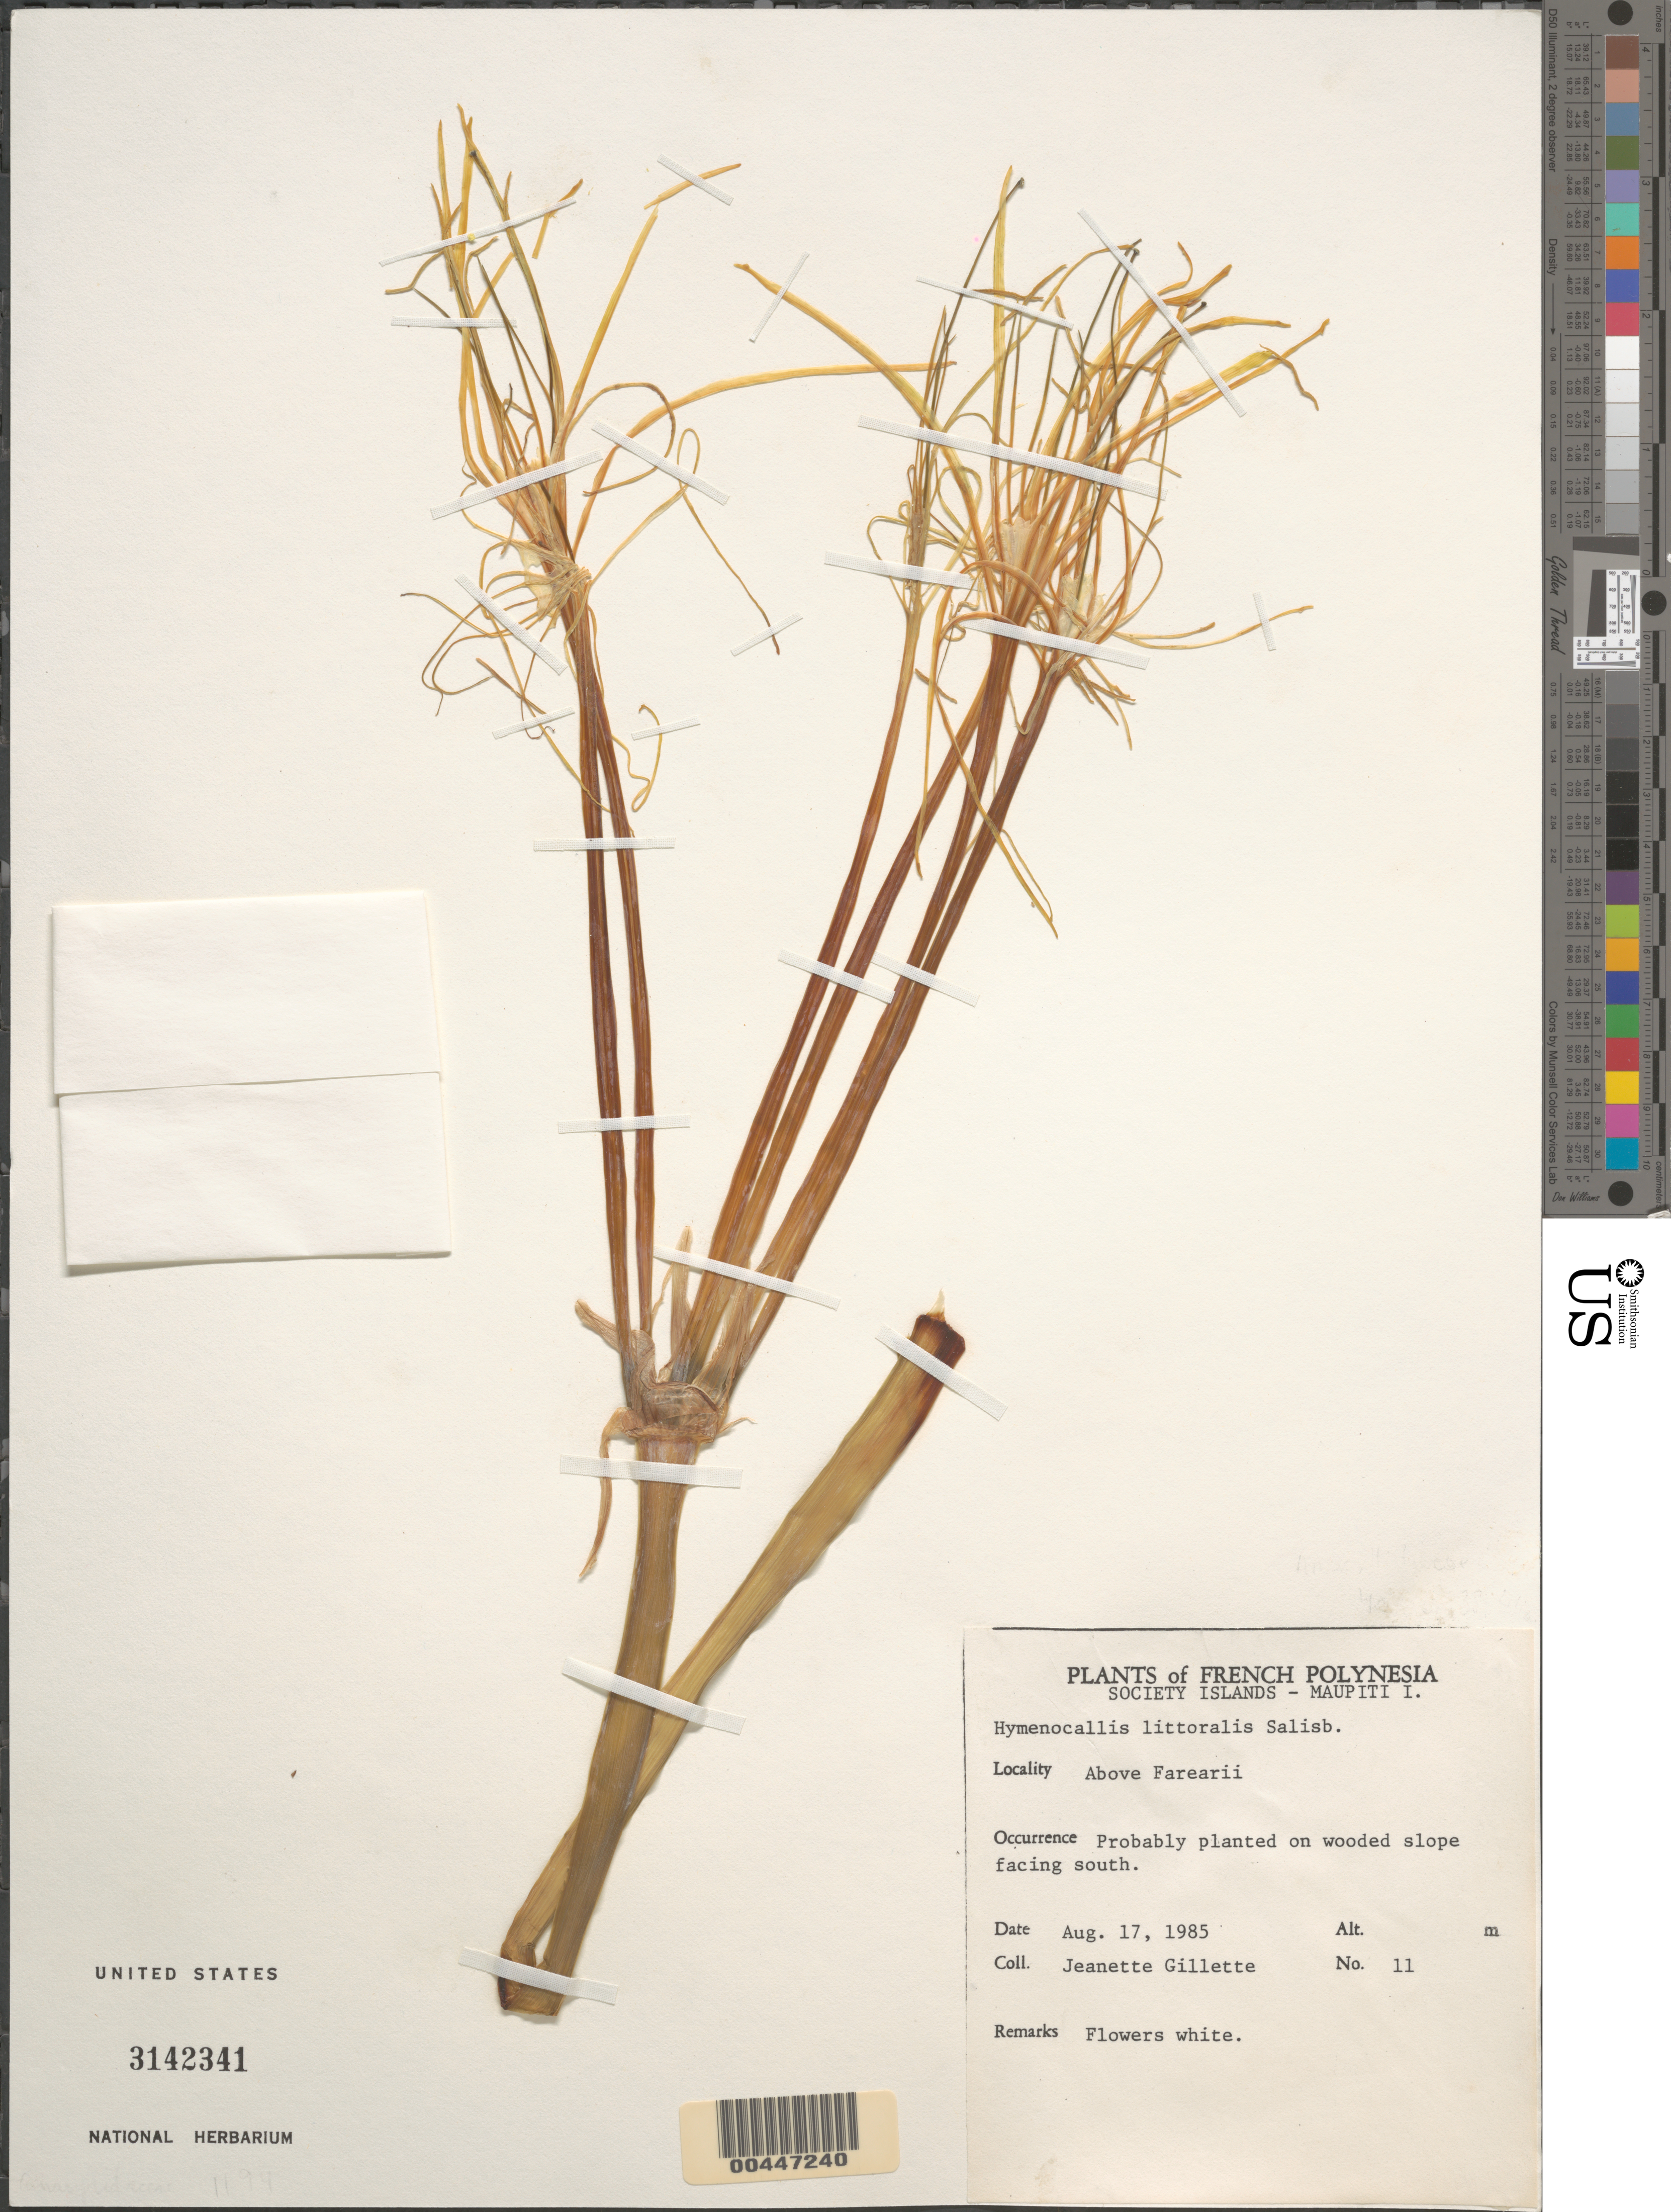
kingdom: Plantae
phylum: Tracheophyta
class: Liliopsida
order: Asparagales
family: Amaryllidaceae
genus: Hymenocallis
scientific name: Hymenocallis littoralis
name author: (Jacq.) Salisb.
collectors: J. Gillette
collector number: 11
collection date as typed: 17 Aug 1985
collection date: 1985-08-17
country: French Polynesia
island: Maupiti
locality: Above farearii [Society Is.]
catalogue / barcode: US 3142341